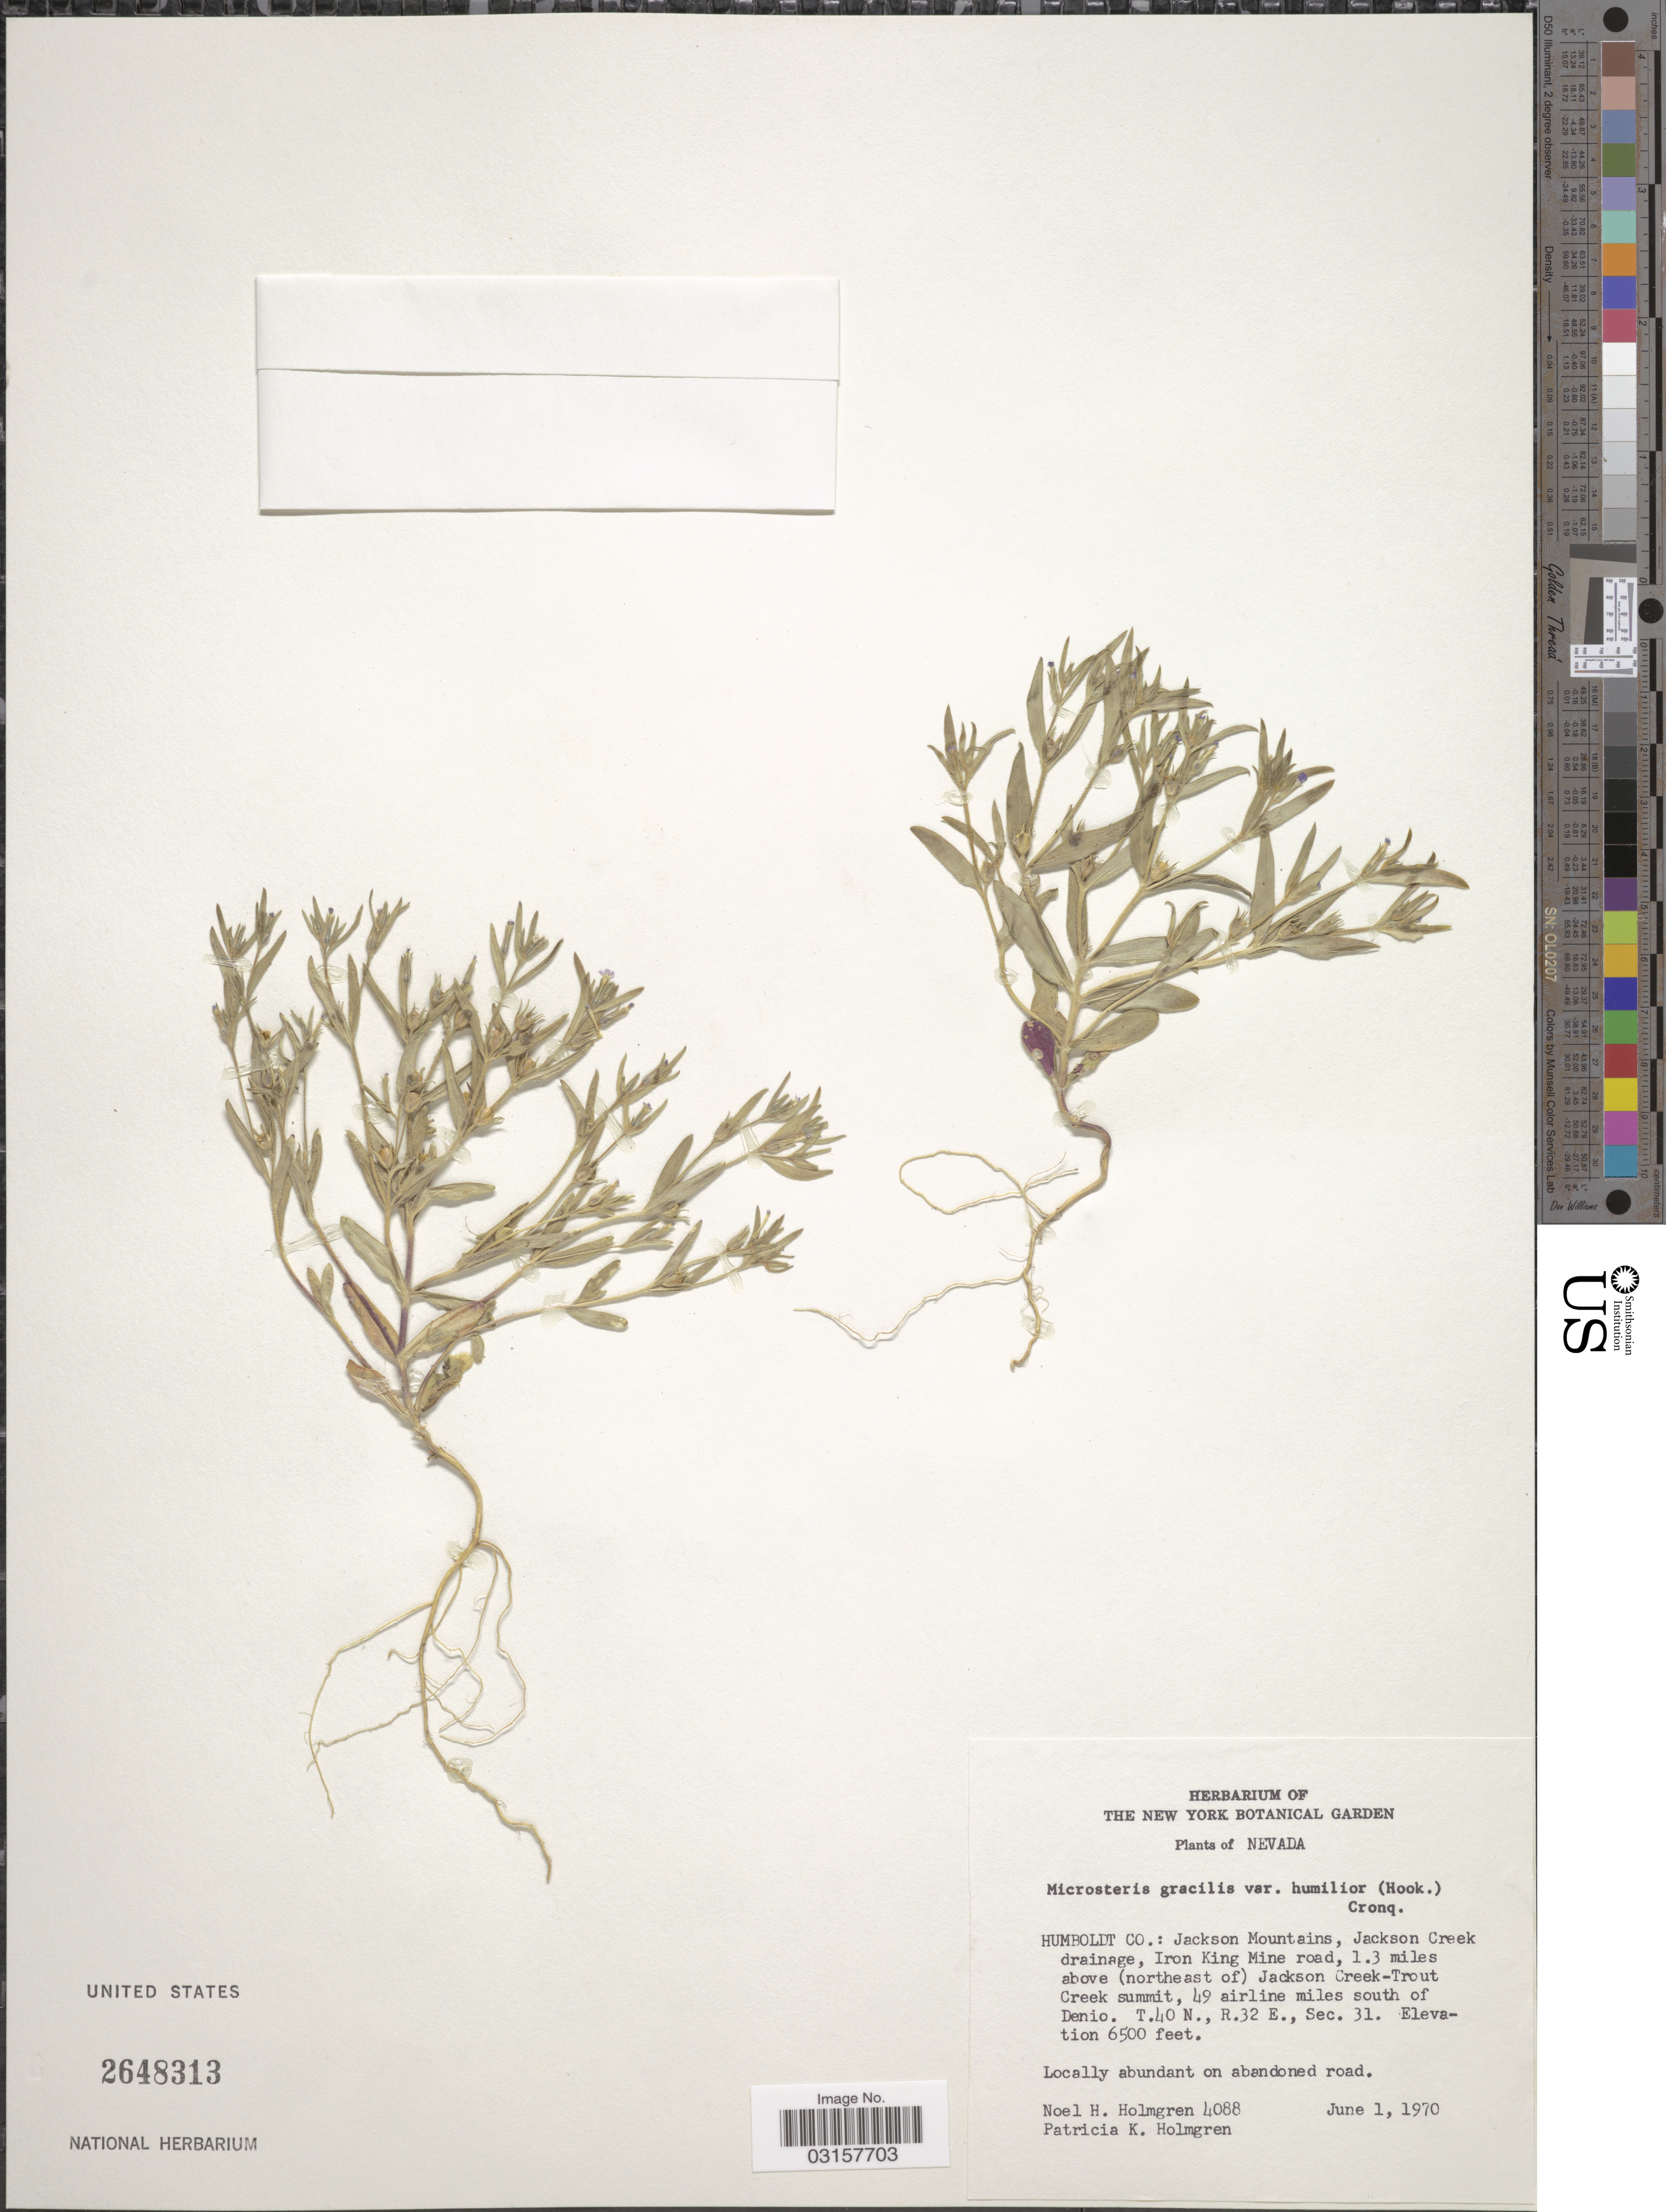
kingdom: Plantae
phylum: Tracheophyta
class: Magnoliopsida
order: Ericales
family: Polemoniaceae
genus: Microsteris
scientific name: Microsteris gracilis var. humilior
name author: (Hook.) Cronquist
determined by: (US) Smithsonian Institution - National Museum of Natural History - Department of Botany (UNITED STATES)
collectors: N. H. Holmgren & P. K. Holmgren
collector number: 4088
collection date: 1970-06-01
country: United States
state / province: Nevada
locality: Humboldt Co.: Jackson Mountains, Jackson Creek drainage, Iron King Mine Road, 1.3 miles above (northeast of) Jackson Creek-Trout Creek summit, 49 airline miles south of Denio. T.40 N., R.32 E., Sec. 31.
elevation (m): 1981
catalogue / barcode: US 2648313